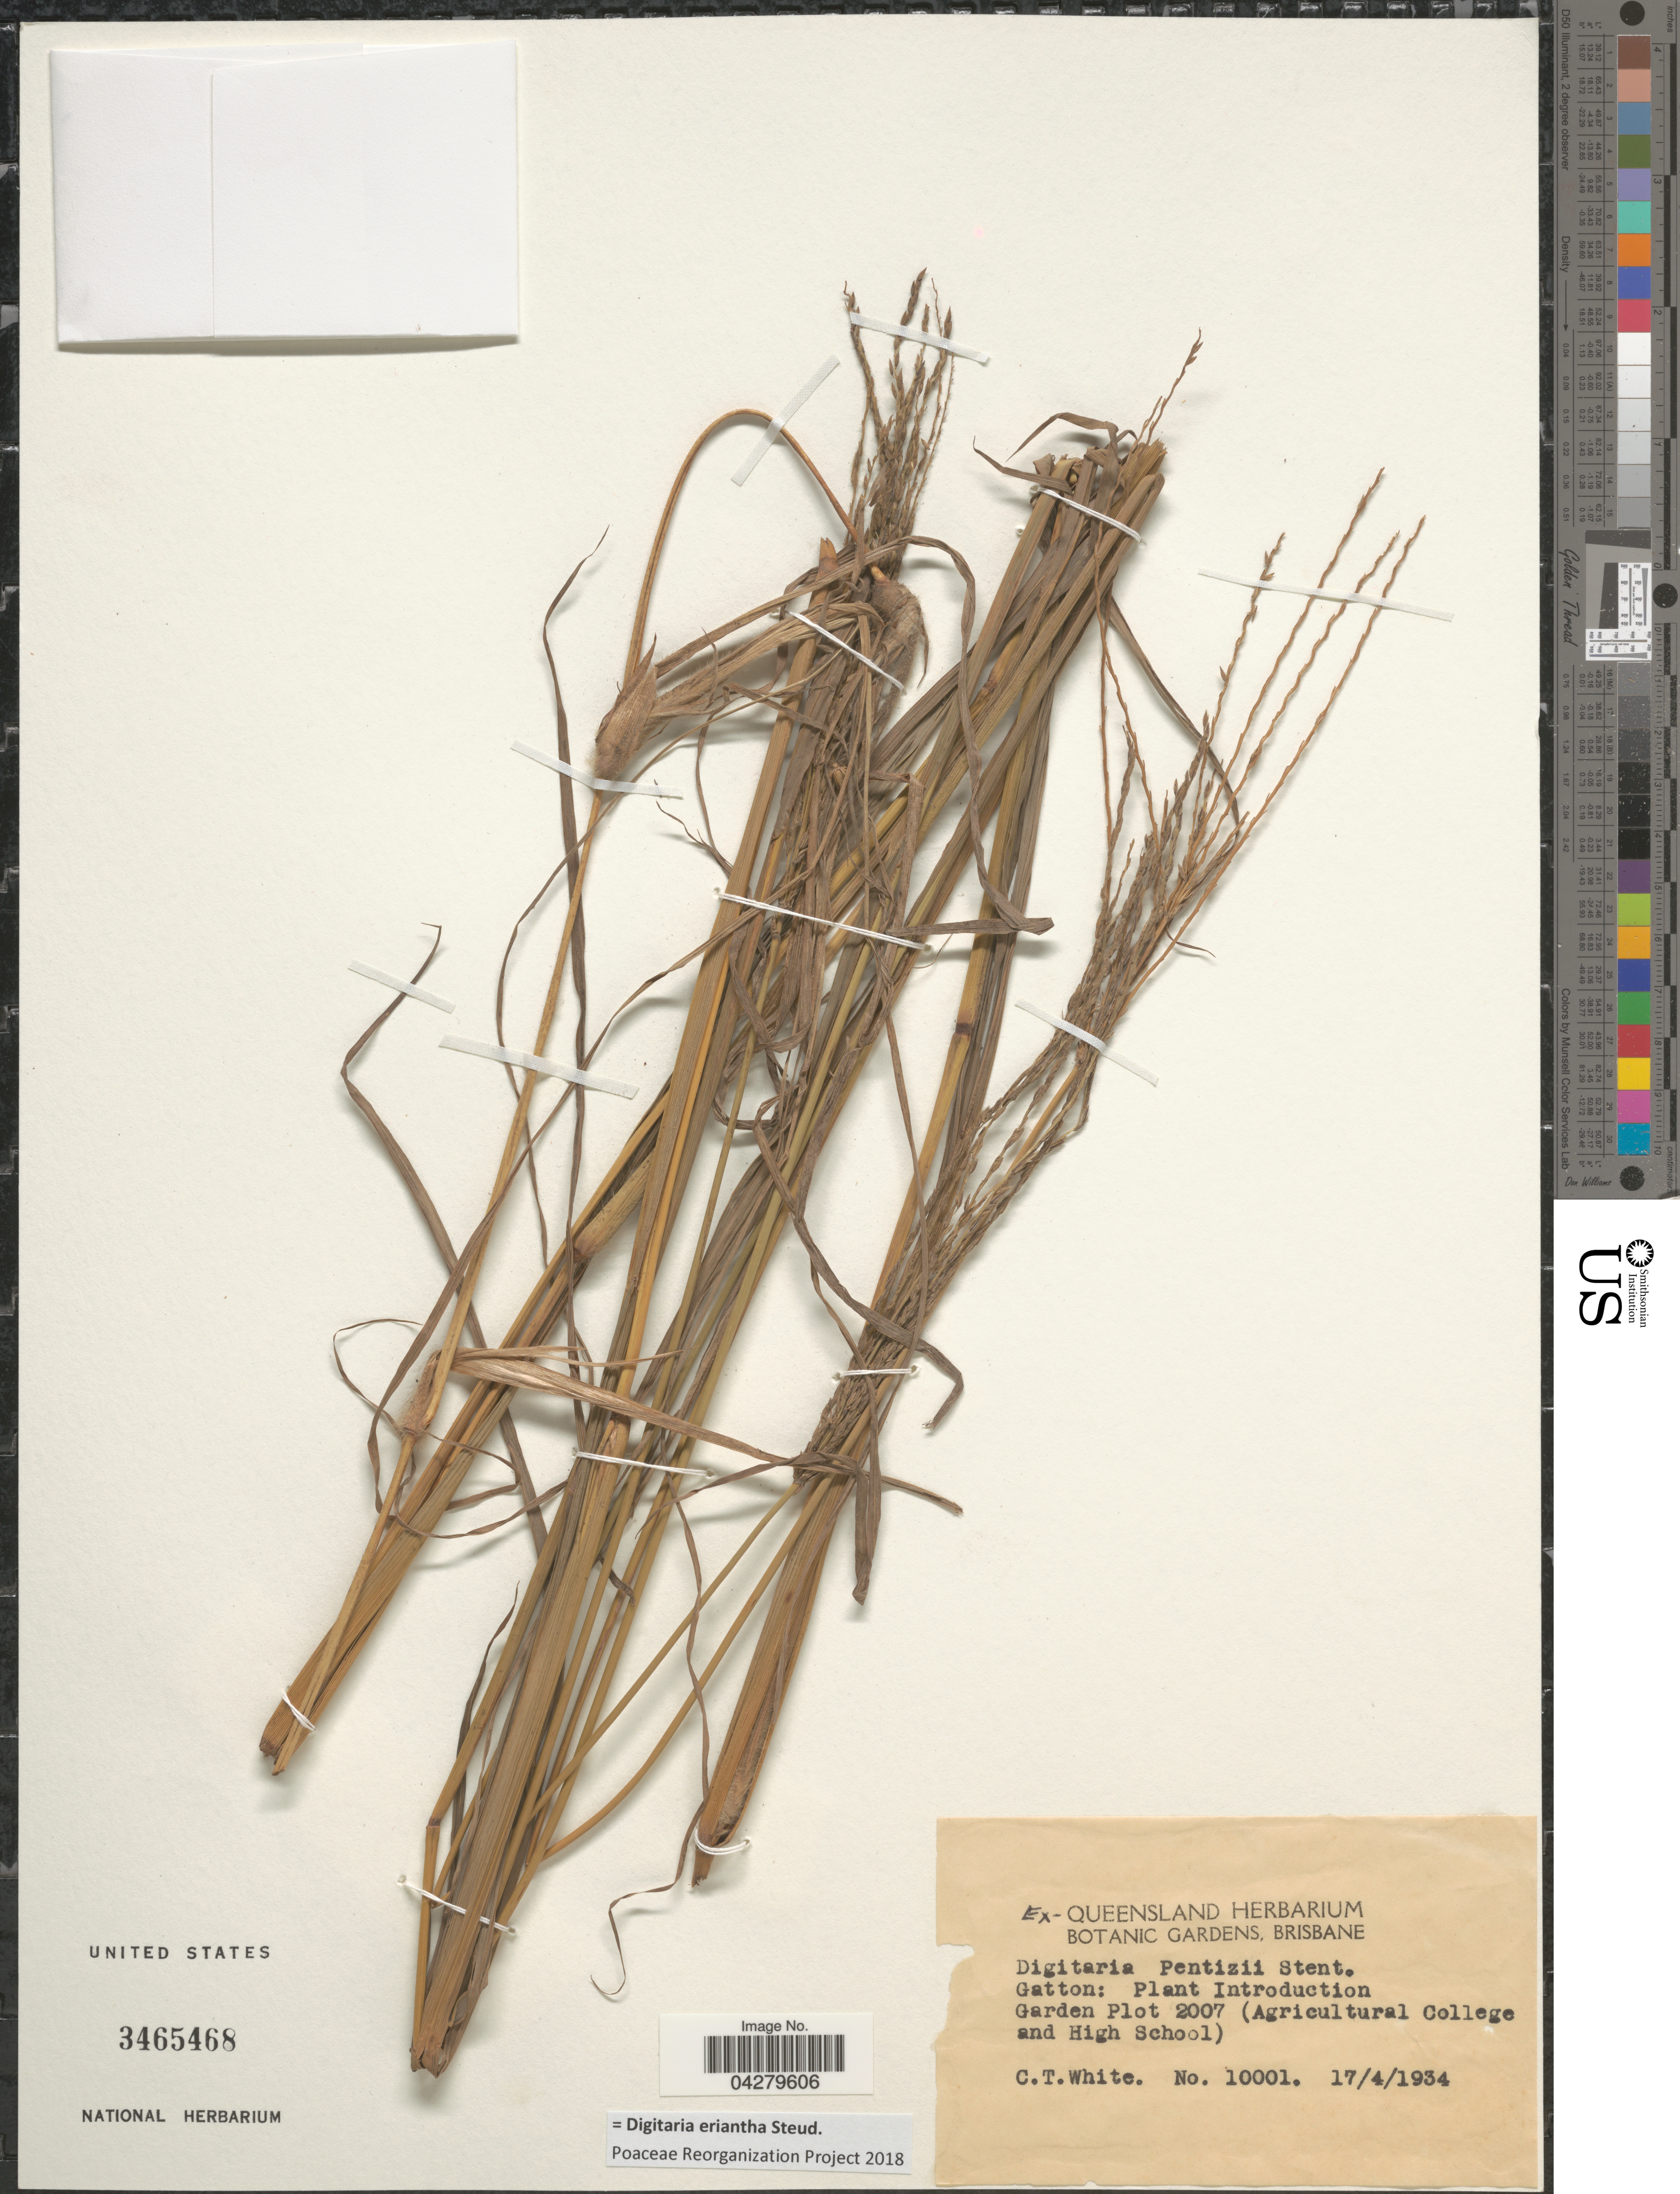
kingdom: Plantae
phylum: Tracheophyta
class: Liliopsida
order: Poales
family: Poaceae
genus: Digitaria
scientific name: Digitaria eriantha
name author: Steud.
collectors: C. T. White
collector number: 10001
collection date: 1934-04-17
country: Australia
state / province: Queensland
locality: Gatton: Plant Introduction Garden Plot 2007 (Agricultural College and High School).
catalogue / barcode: US 3465468